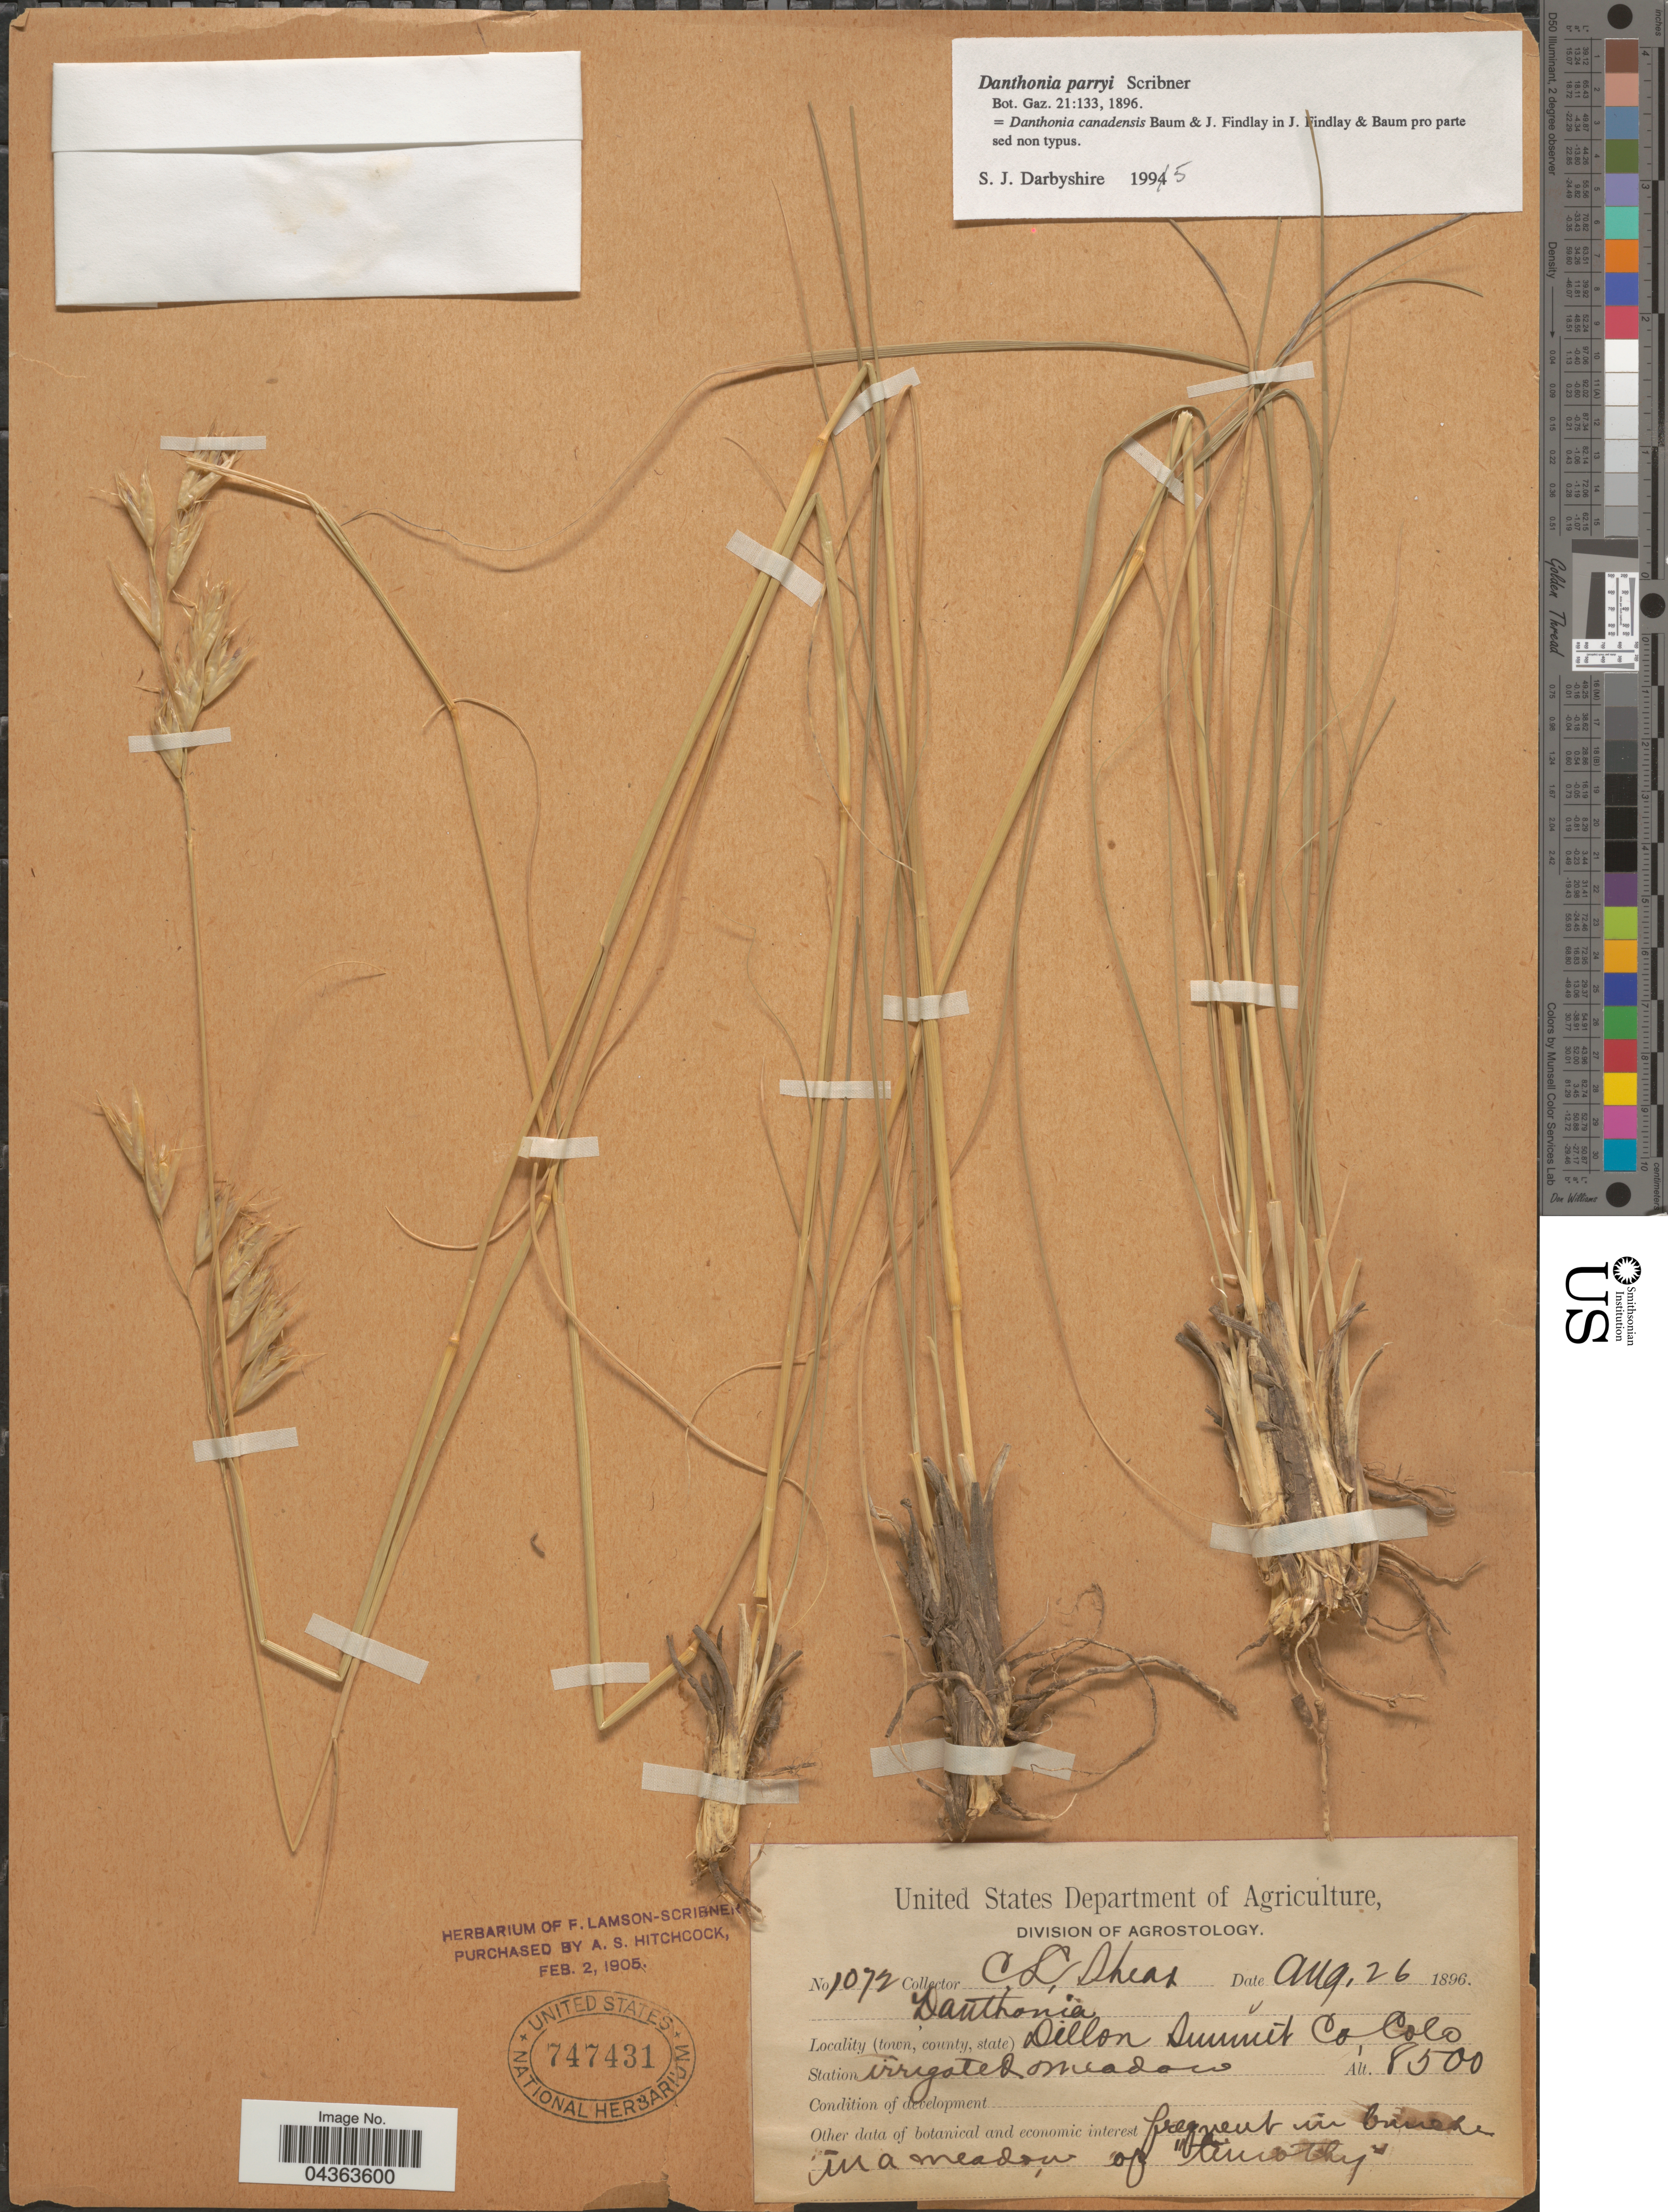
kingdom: Plantae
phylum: Tracheophyta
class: Liliopsida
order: Poales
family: Poaceae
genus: Danthonia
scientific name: Danthonia parryi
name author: Scribn.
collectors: C. L. Shear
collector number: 1072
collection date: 1896-08-26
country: United States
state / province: Colorado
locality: Dillon Summit Co.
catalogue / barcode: US 747431